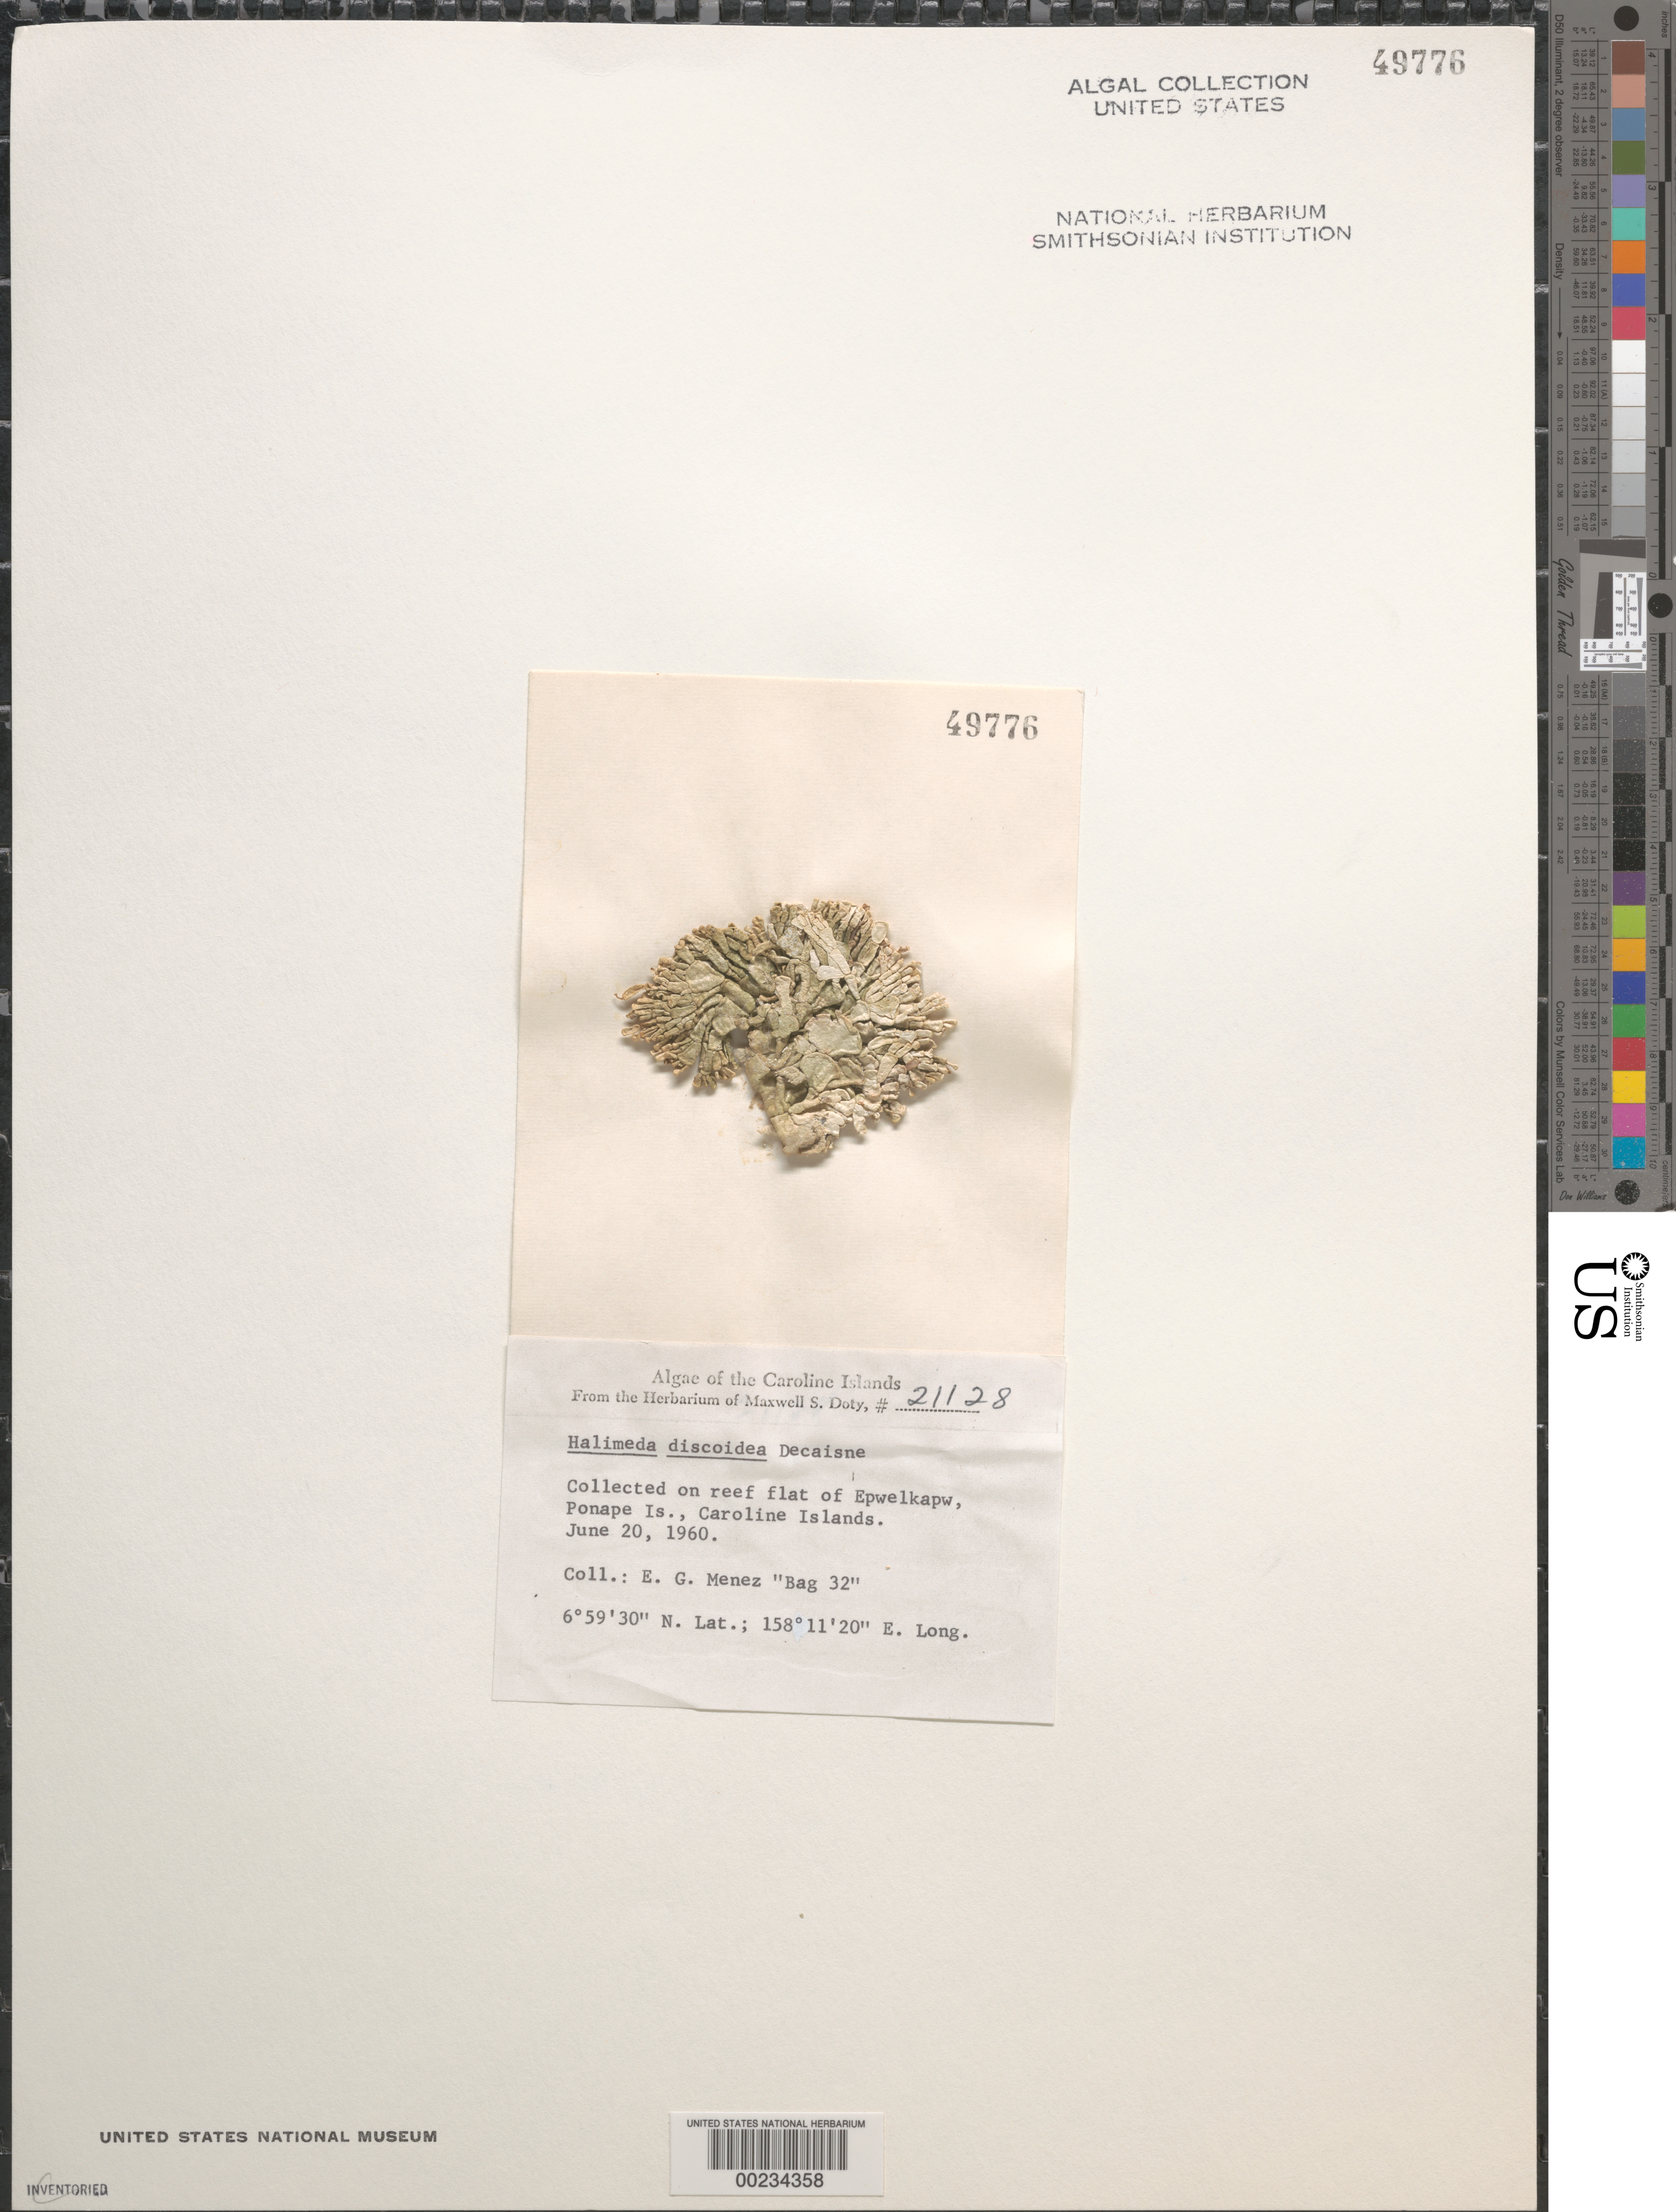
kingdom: Plantae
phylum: Chlorophyta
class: Ulvophyceae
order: Bryopsidales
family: Halimedaceae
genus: Halimeda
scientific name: Halimeda discoidea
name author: Decne.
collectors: Meñez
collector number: MSD 21128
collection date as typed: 20 Jun 1960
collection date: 1960-06-20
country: Micronesia, Federated States of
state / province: Pohnpei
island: Pohnpei [Ponape] Islands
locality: Epwelkapw Islet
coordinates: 6 59' 30" N, 158 11' 20" E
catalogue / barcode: US 49776